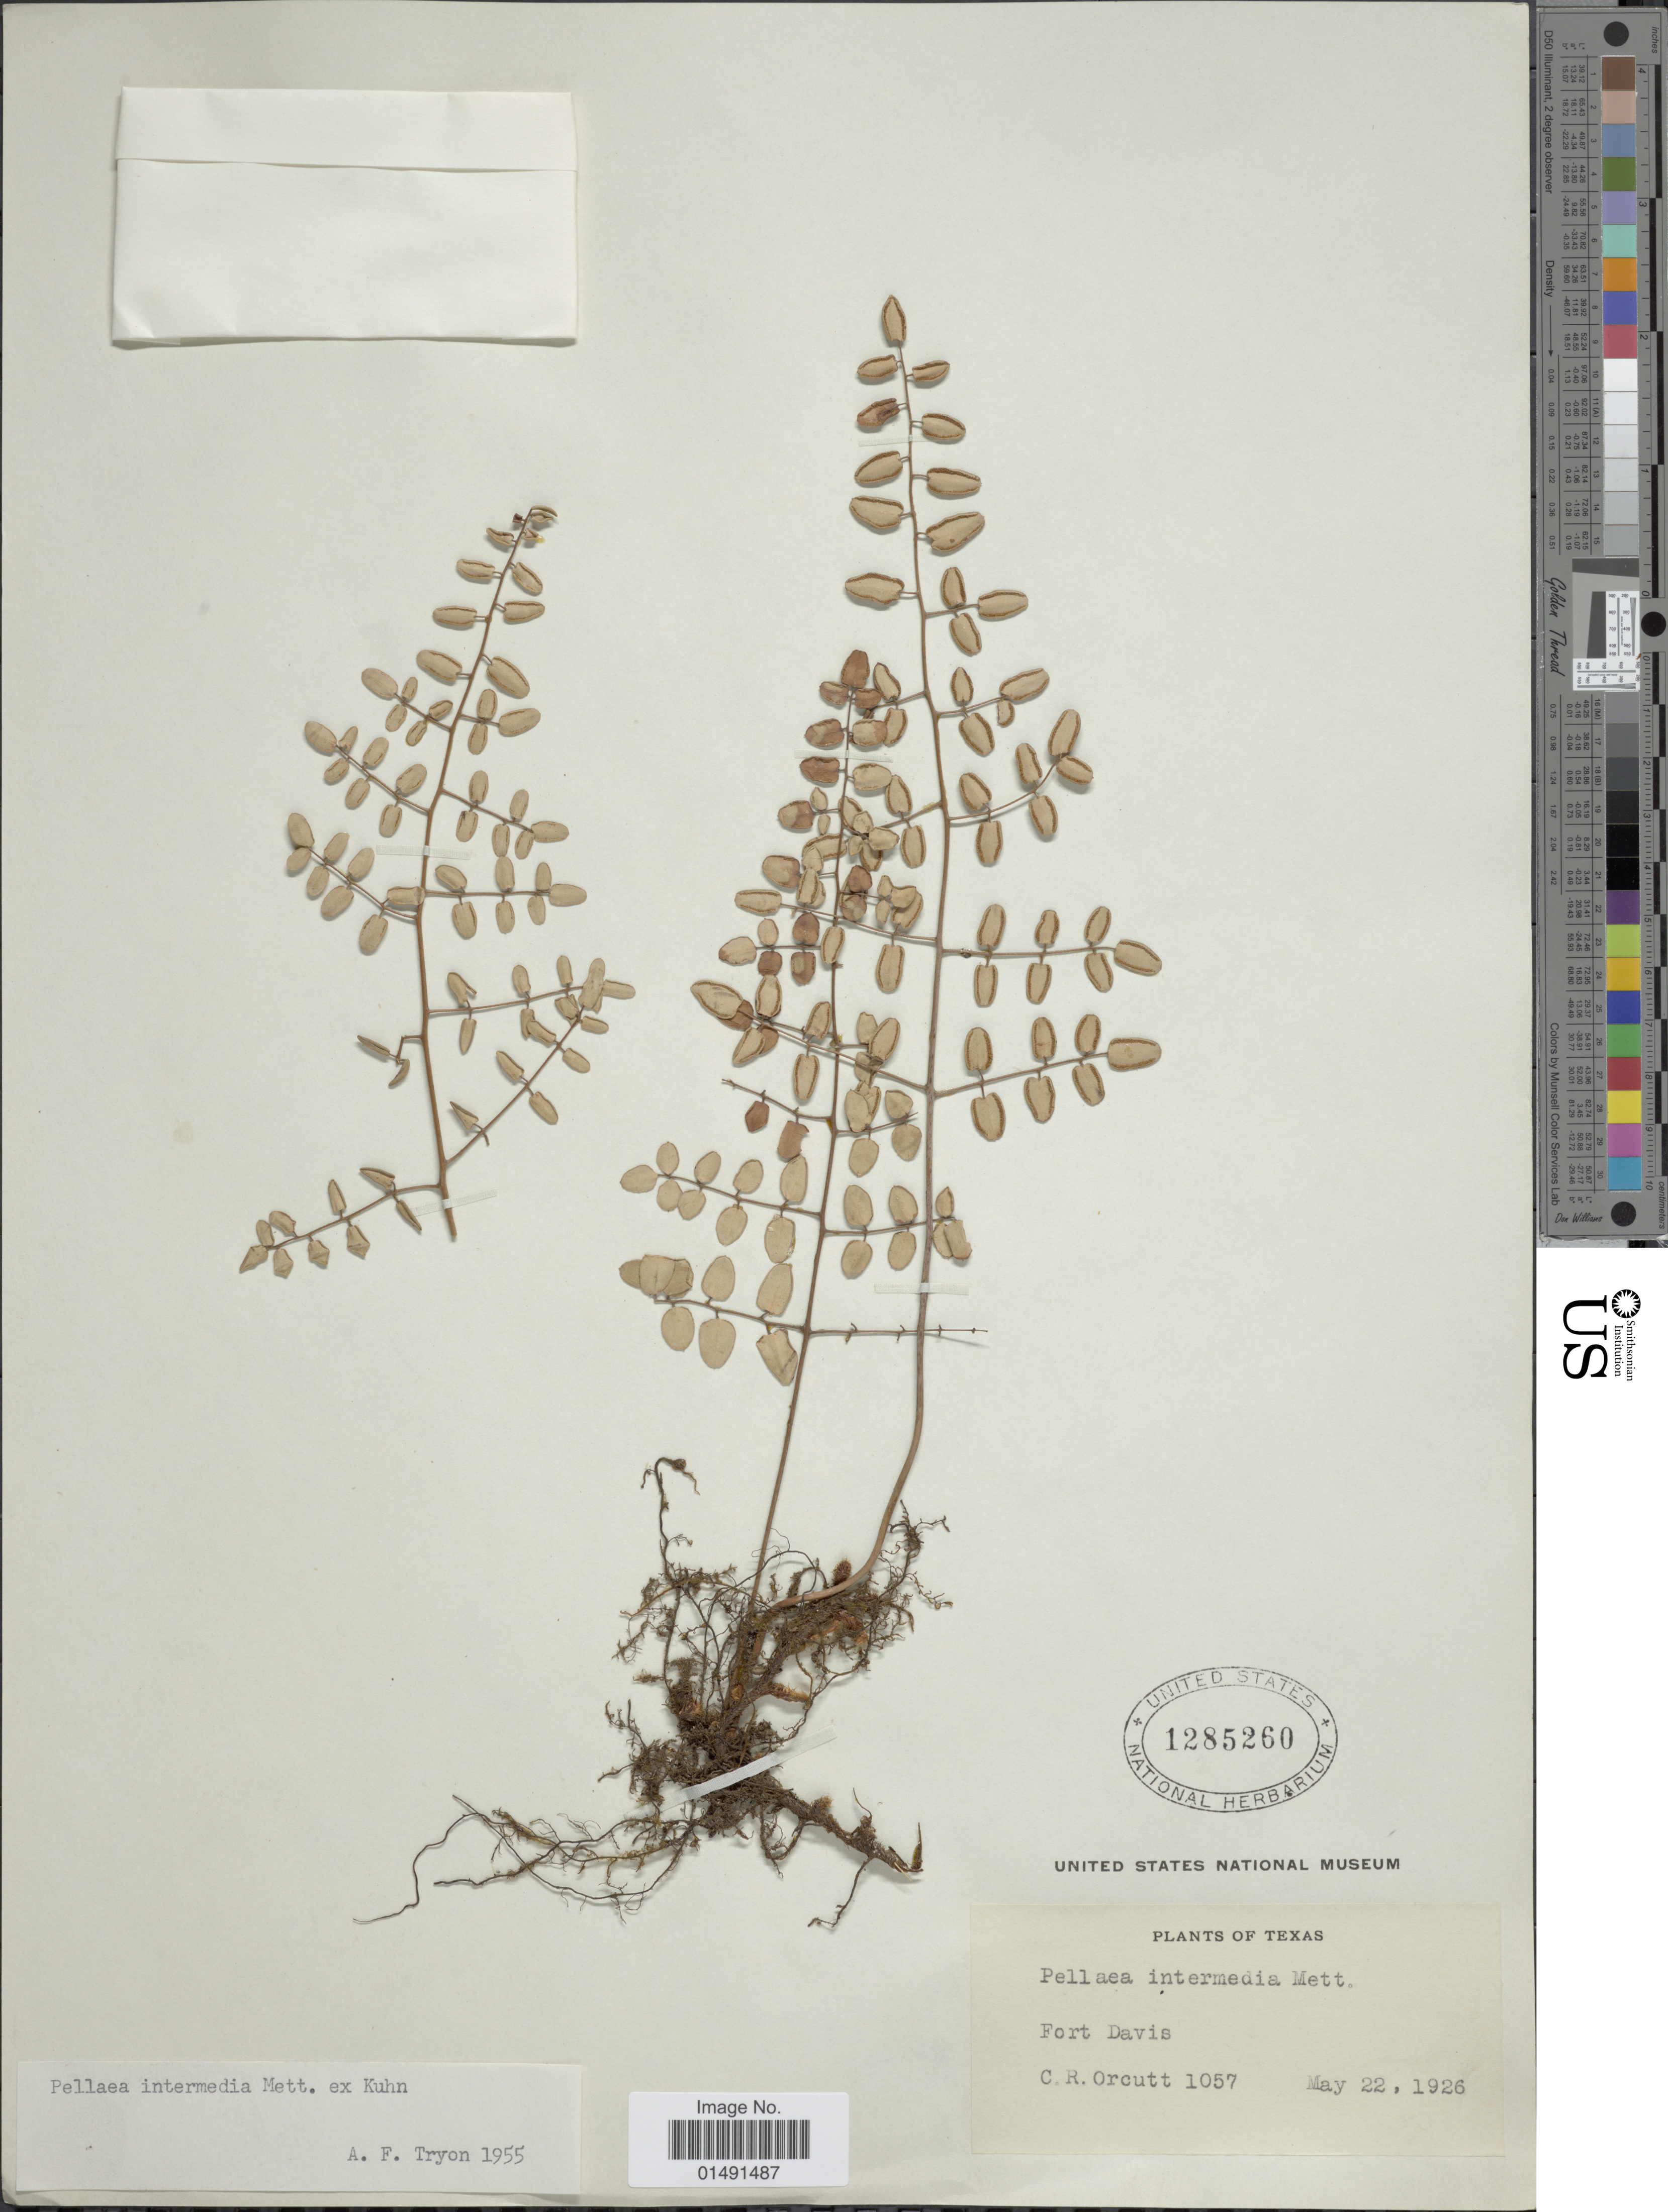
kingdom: Plantae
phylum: Tracheophyta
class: Polypodiopsida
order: Polypodiales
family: Pteridaceae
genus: Pellaea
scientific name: Pellaea intermedia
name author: Mett. ex Kuhn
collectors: C. R. Orcutt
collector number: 1057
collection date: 1926-05-22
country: United States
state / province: Texas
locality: Fort Davis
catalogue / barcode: US 1285260